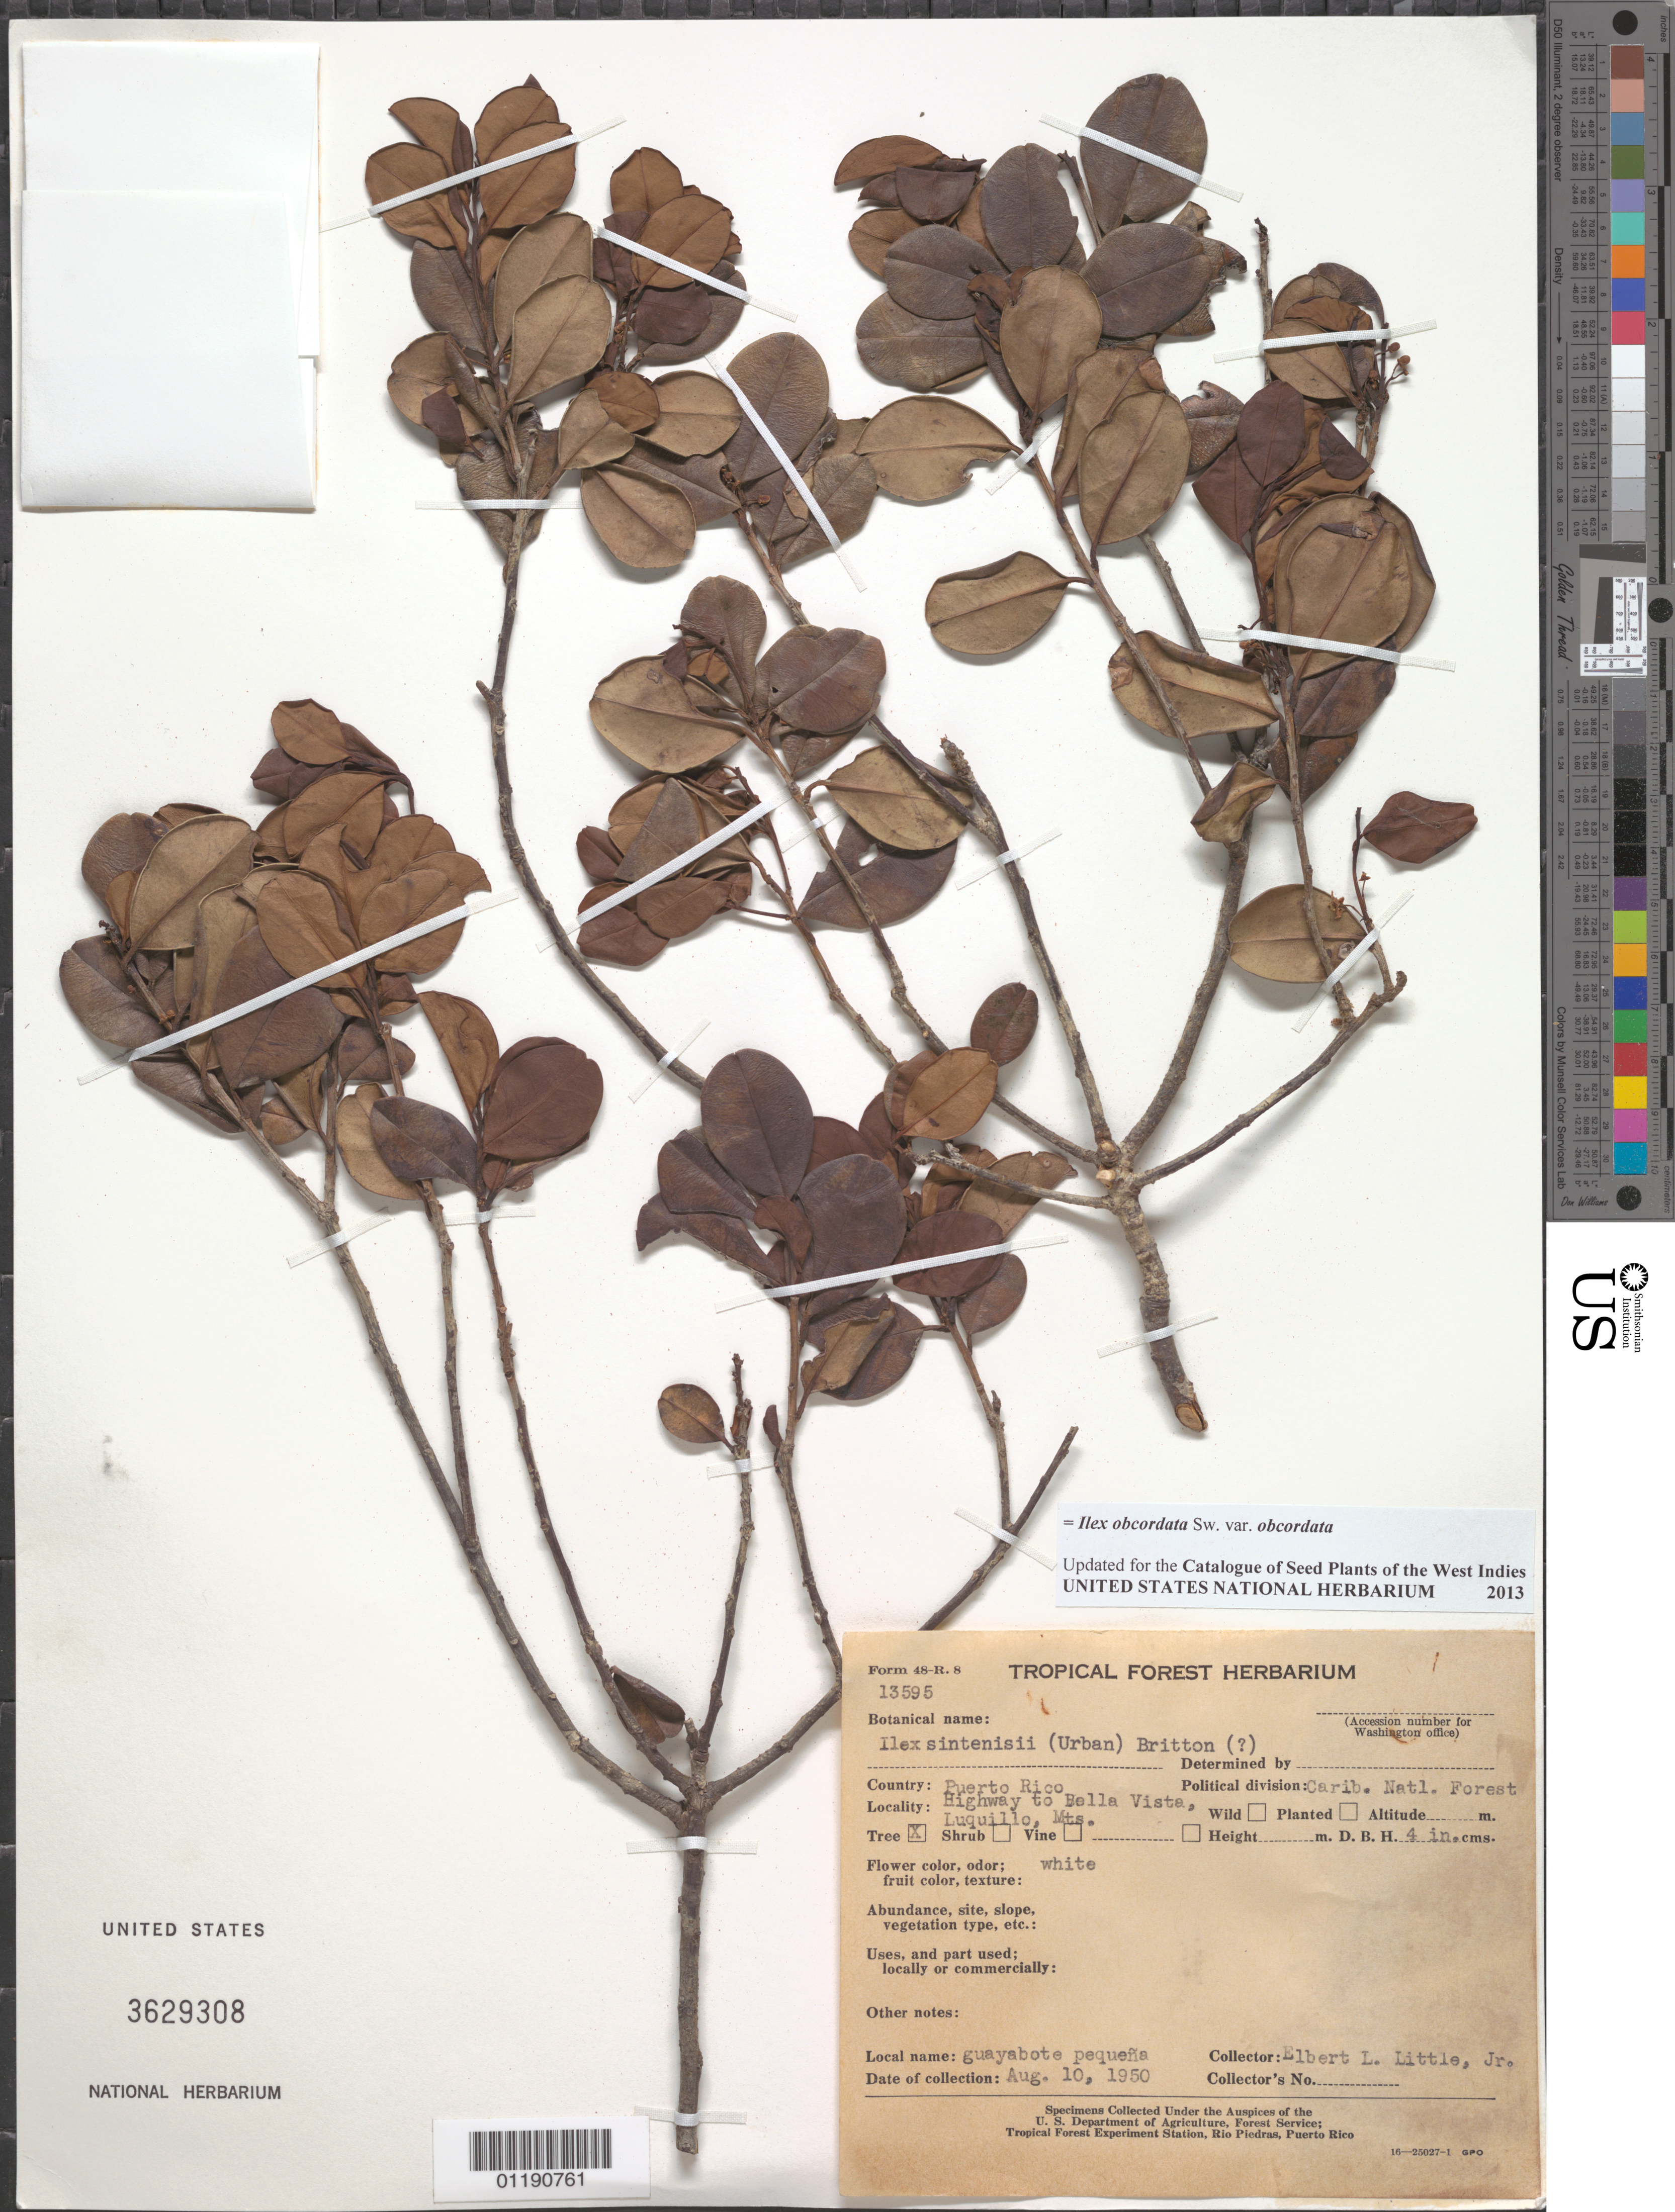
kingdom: Plantae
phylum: Tracheophyta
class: Magnoliopsida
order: Aquifoliales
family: Aquifoliaceae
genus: Ilex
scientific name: Ilex obcordata var. obcordata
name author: Sw.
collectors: E. L. Little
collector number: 13595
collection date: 1950-08-10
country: Puerto Rico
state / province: Carib. Natl. Forest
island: Puerto Rico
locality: Highway to Bella Vista, Luquillo, Mts.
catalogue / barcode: US 3629308